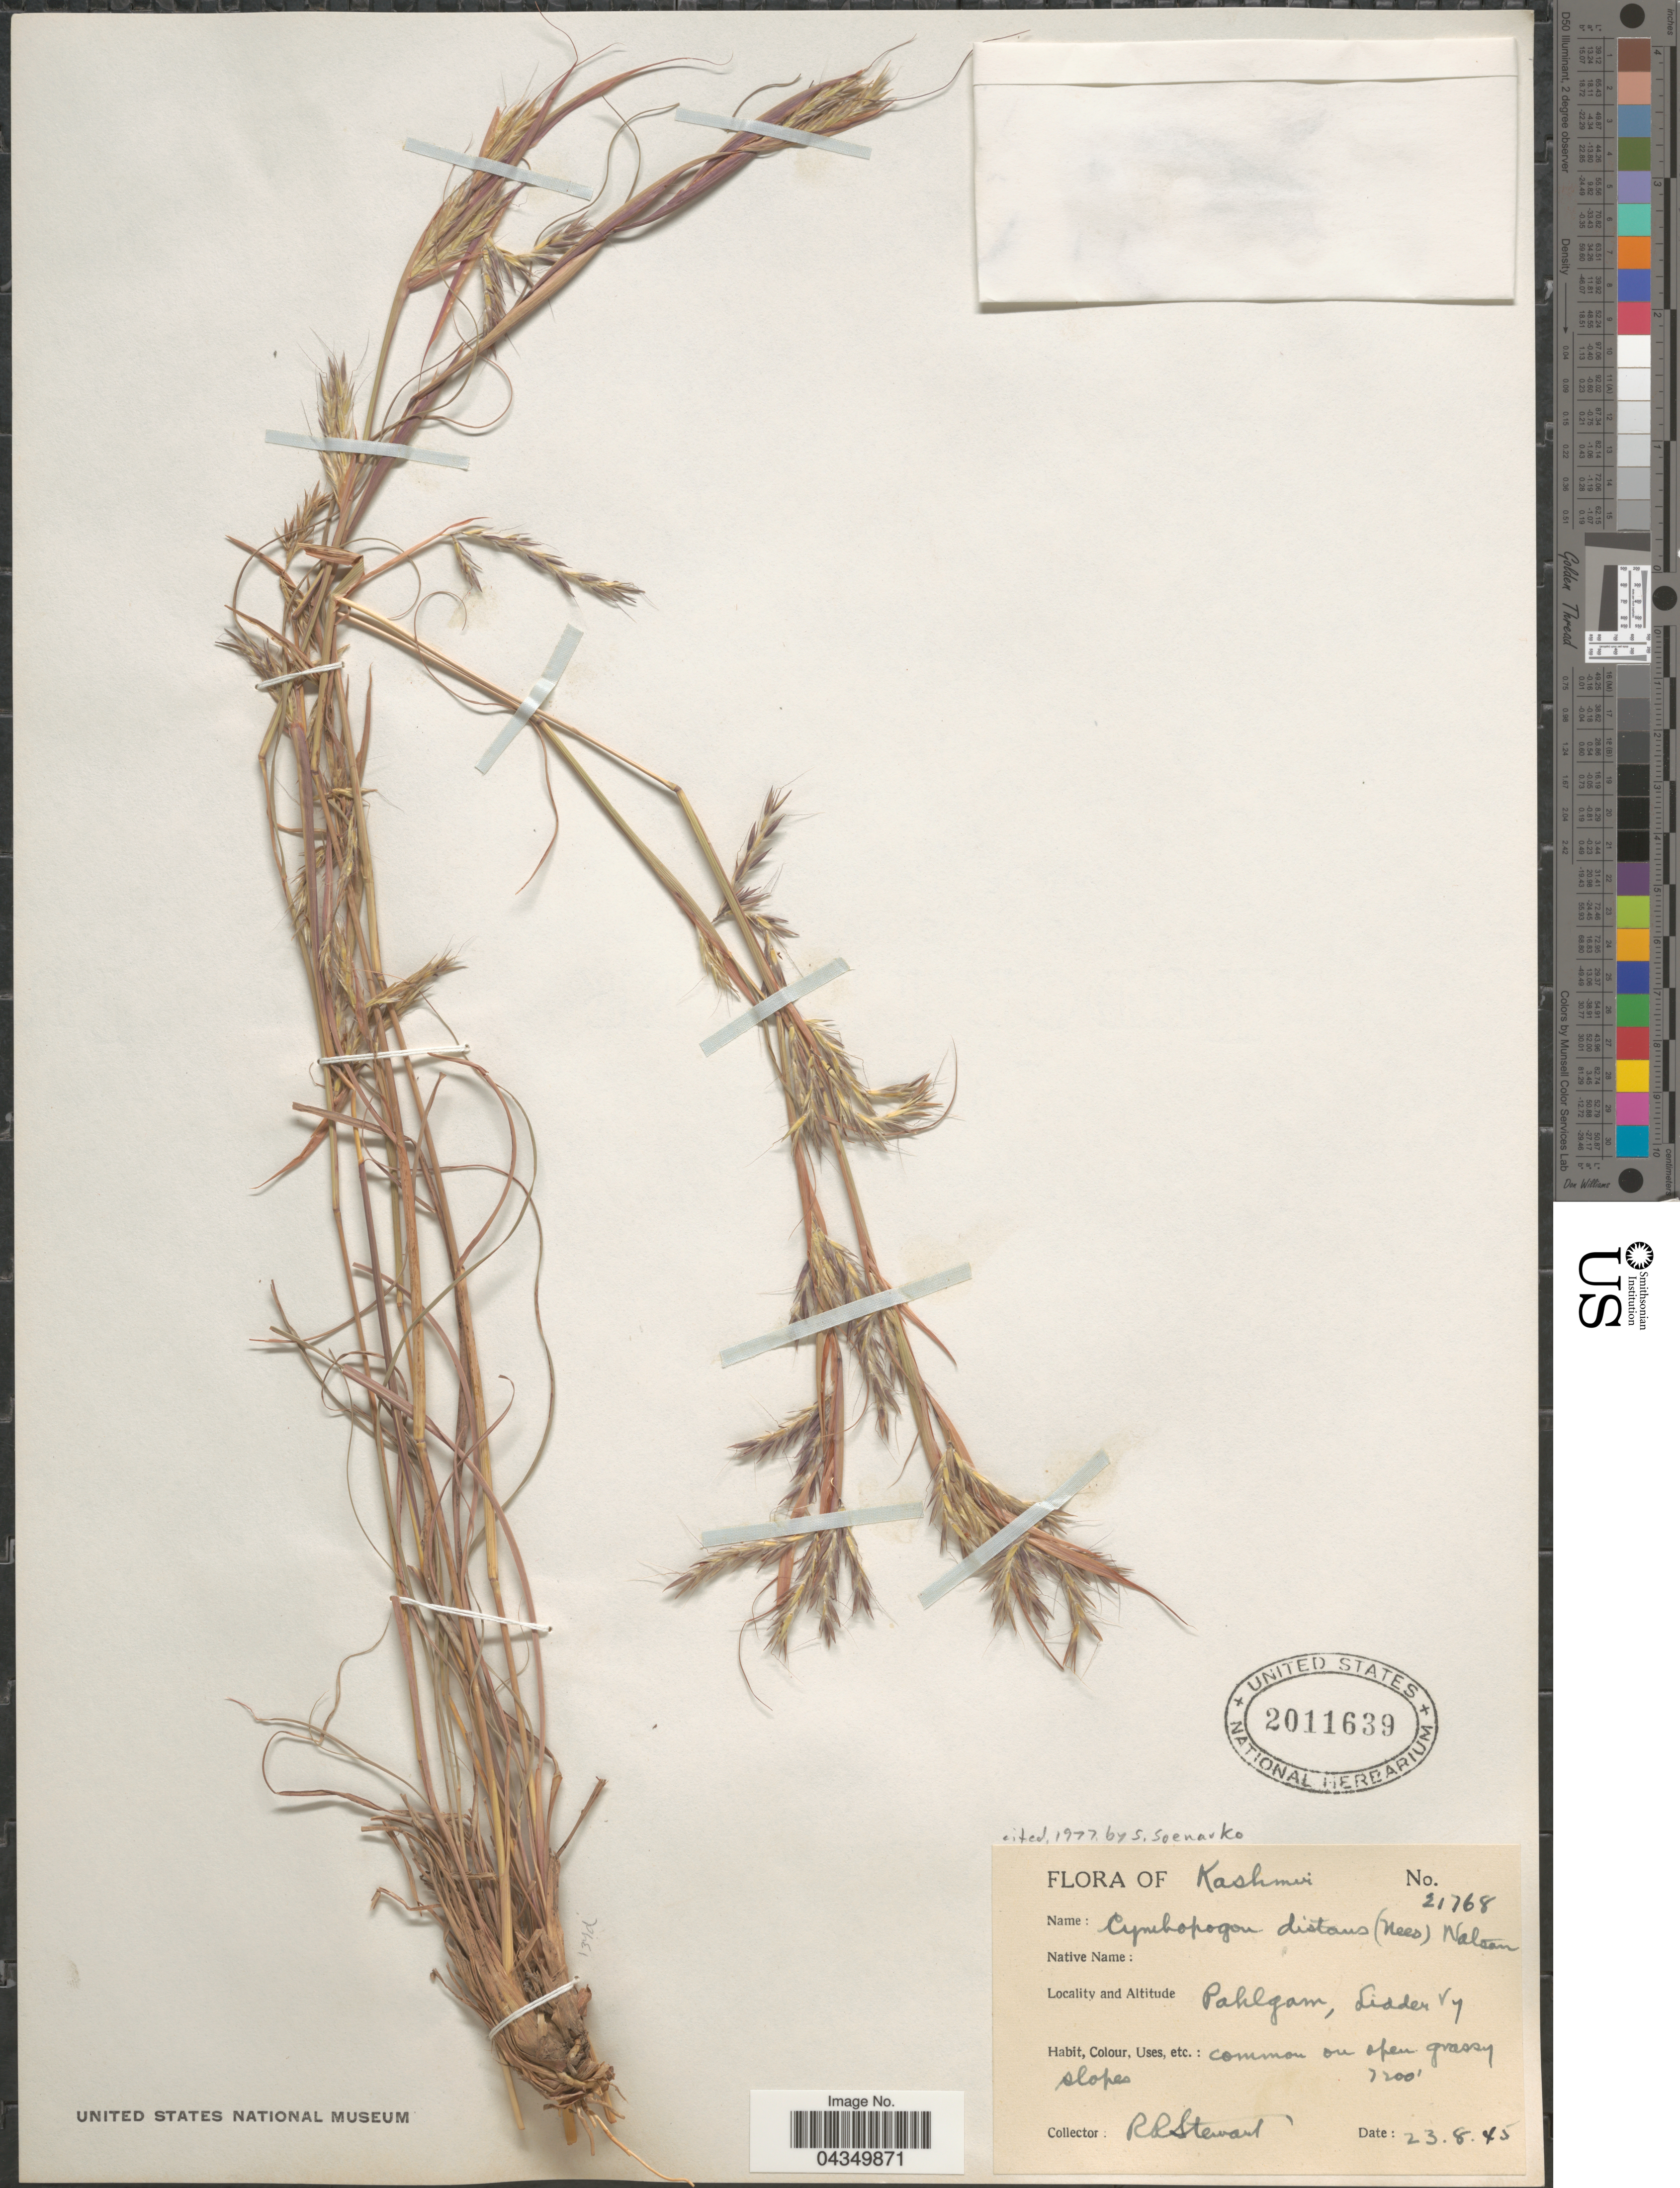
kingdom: Plantae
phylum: Tracheophyta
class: Liliopsida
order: Poales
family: Poaceae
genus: Cymbopogon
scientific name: Cymbopogon distans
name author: (Nees ex Steud.) Willd.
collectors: R. Stewart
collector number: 21768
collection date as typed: Transcribed d/m/y: 23/8/45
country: India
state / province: Jammu and Kashmir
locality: Kashmir. Pahlgam, Lidder Vy.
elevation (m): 2195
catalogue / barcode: US 2011639